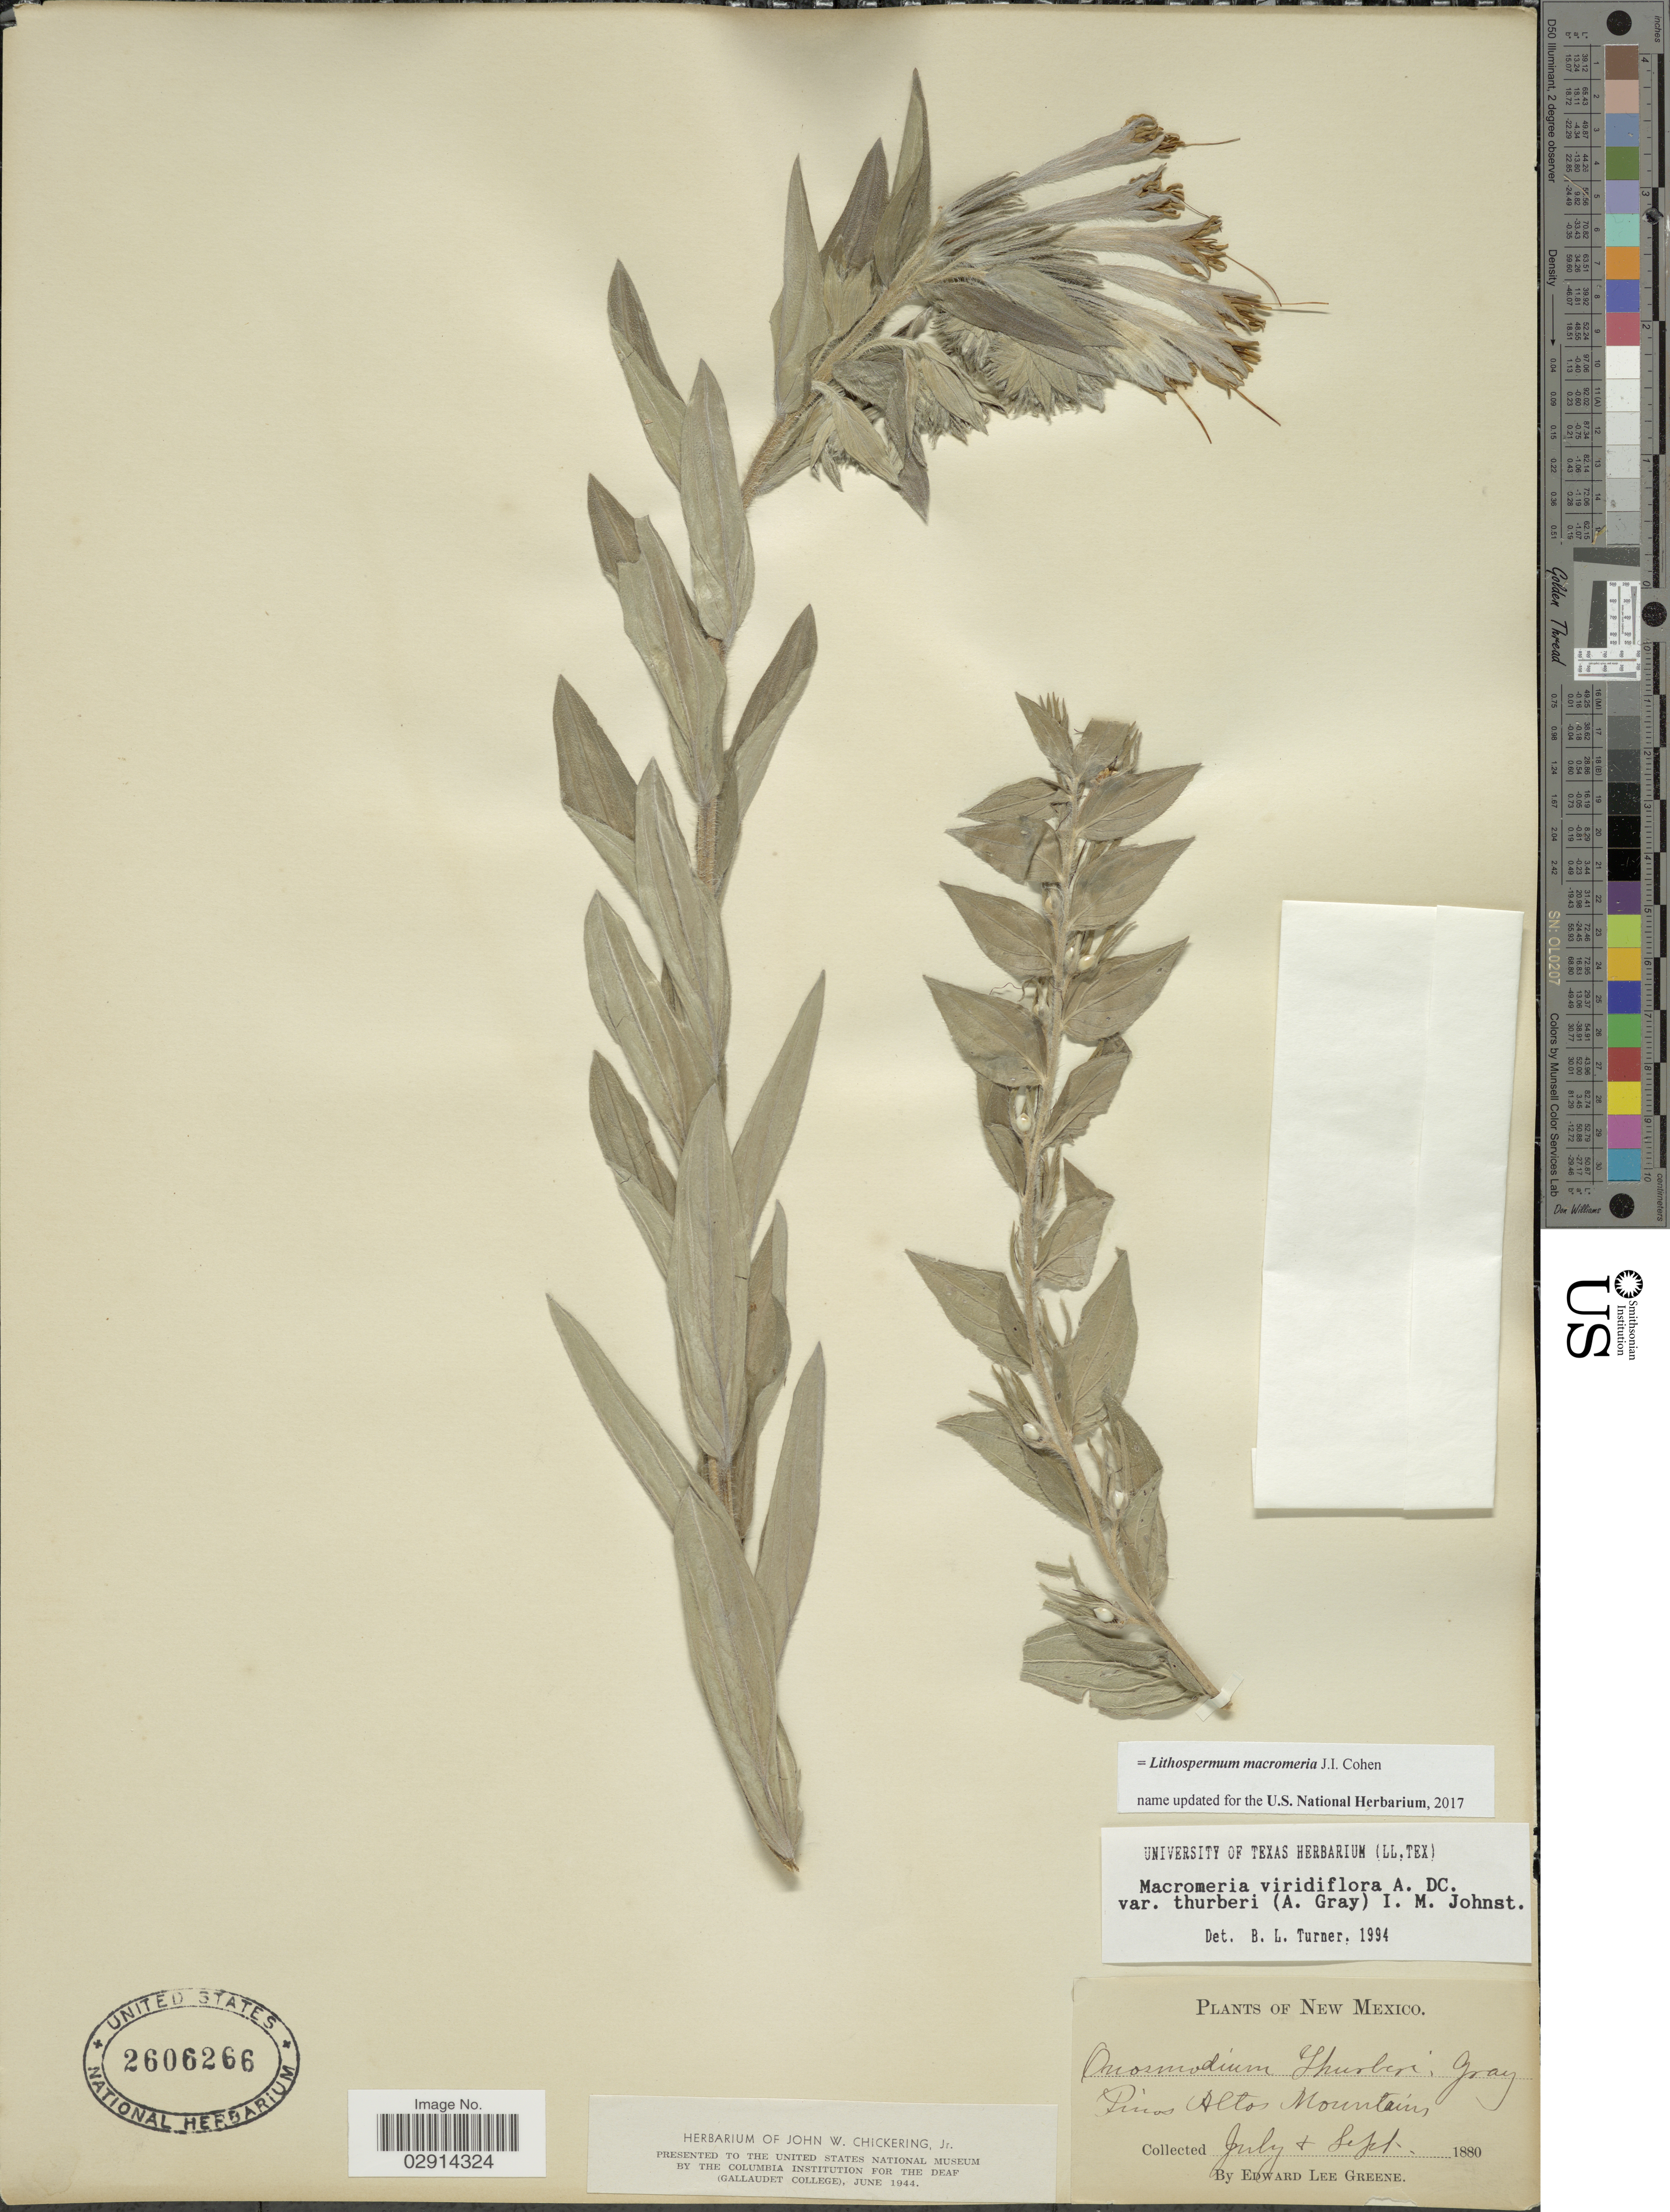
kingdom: Plantae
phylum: Tracheophyta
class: Magnoliopsida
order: Boraginales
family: Boraginaceae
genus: Lithospermum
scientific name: Lithospermum macromeria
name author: Cohen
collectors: E. L. Greene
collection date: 1880-07/1880-09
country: United States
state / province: New Mexico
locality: Pinos Altos Mountains.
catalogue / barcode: US 2606266